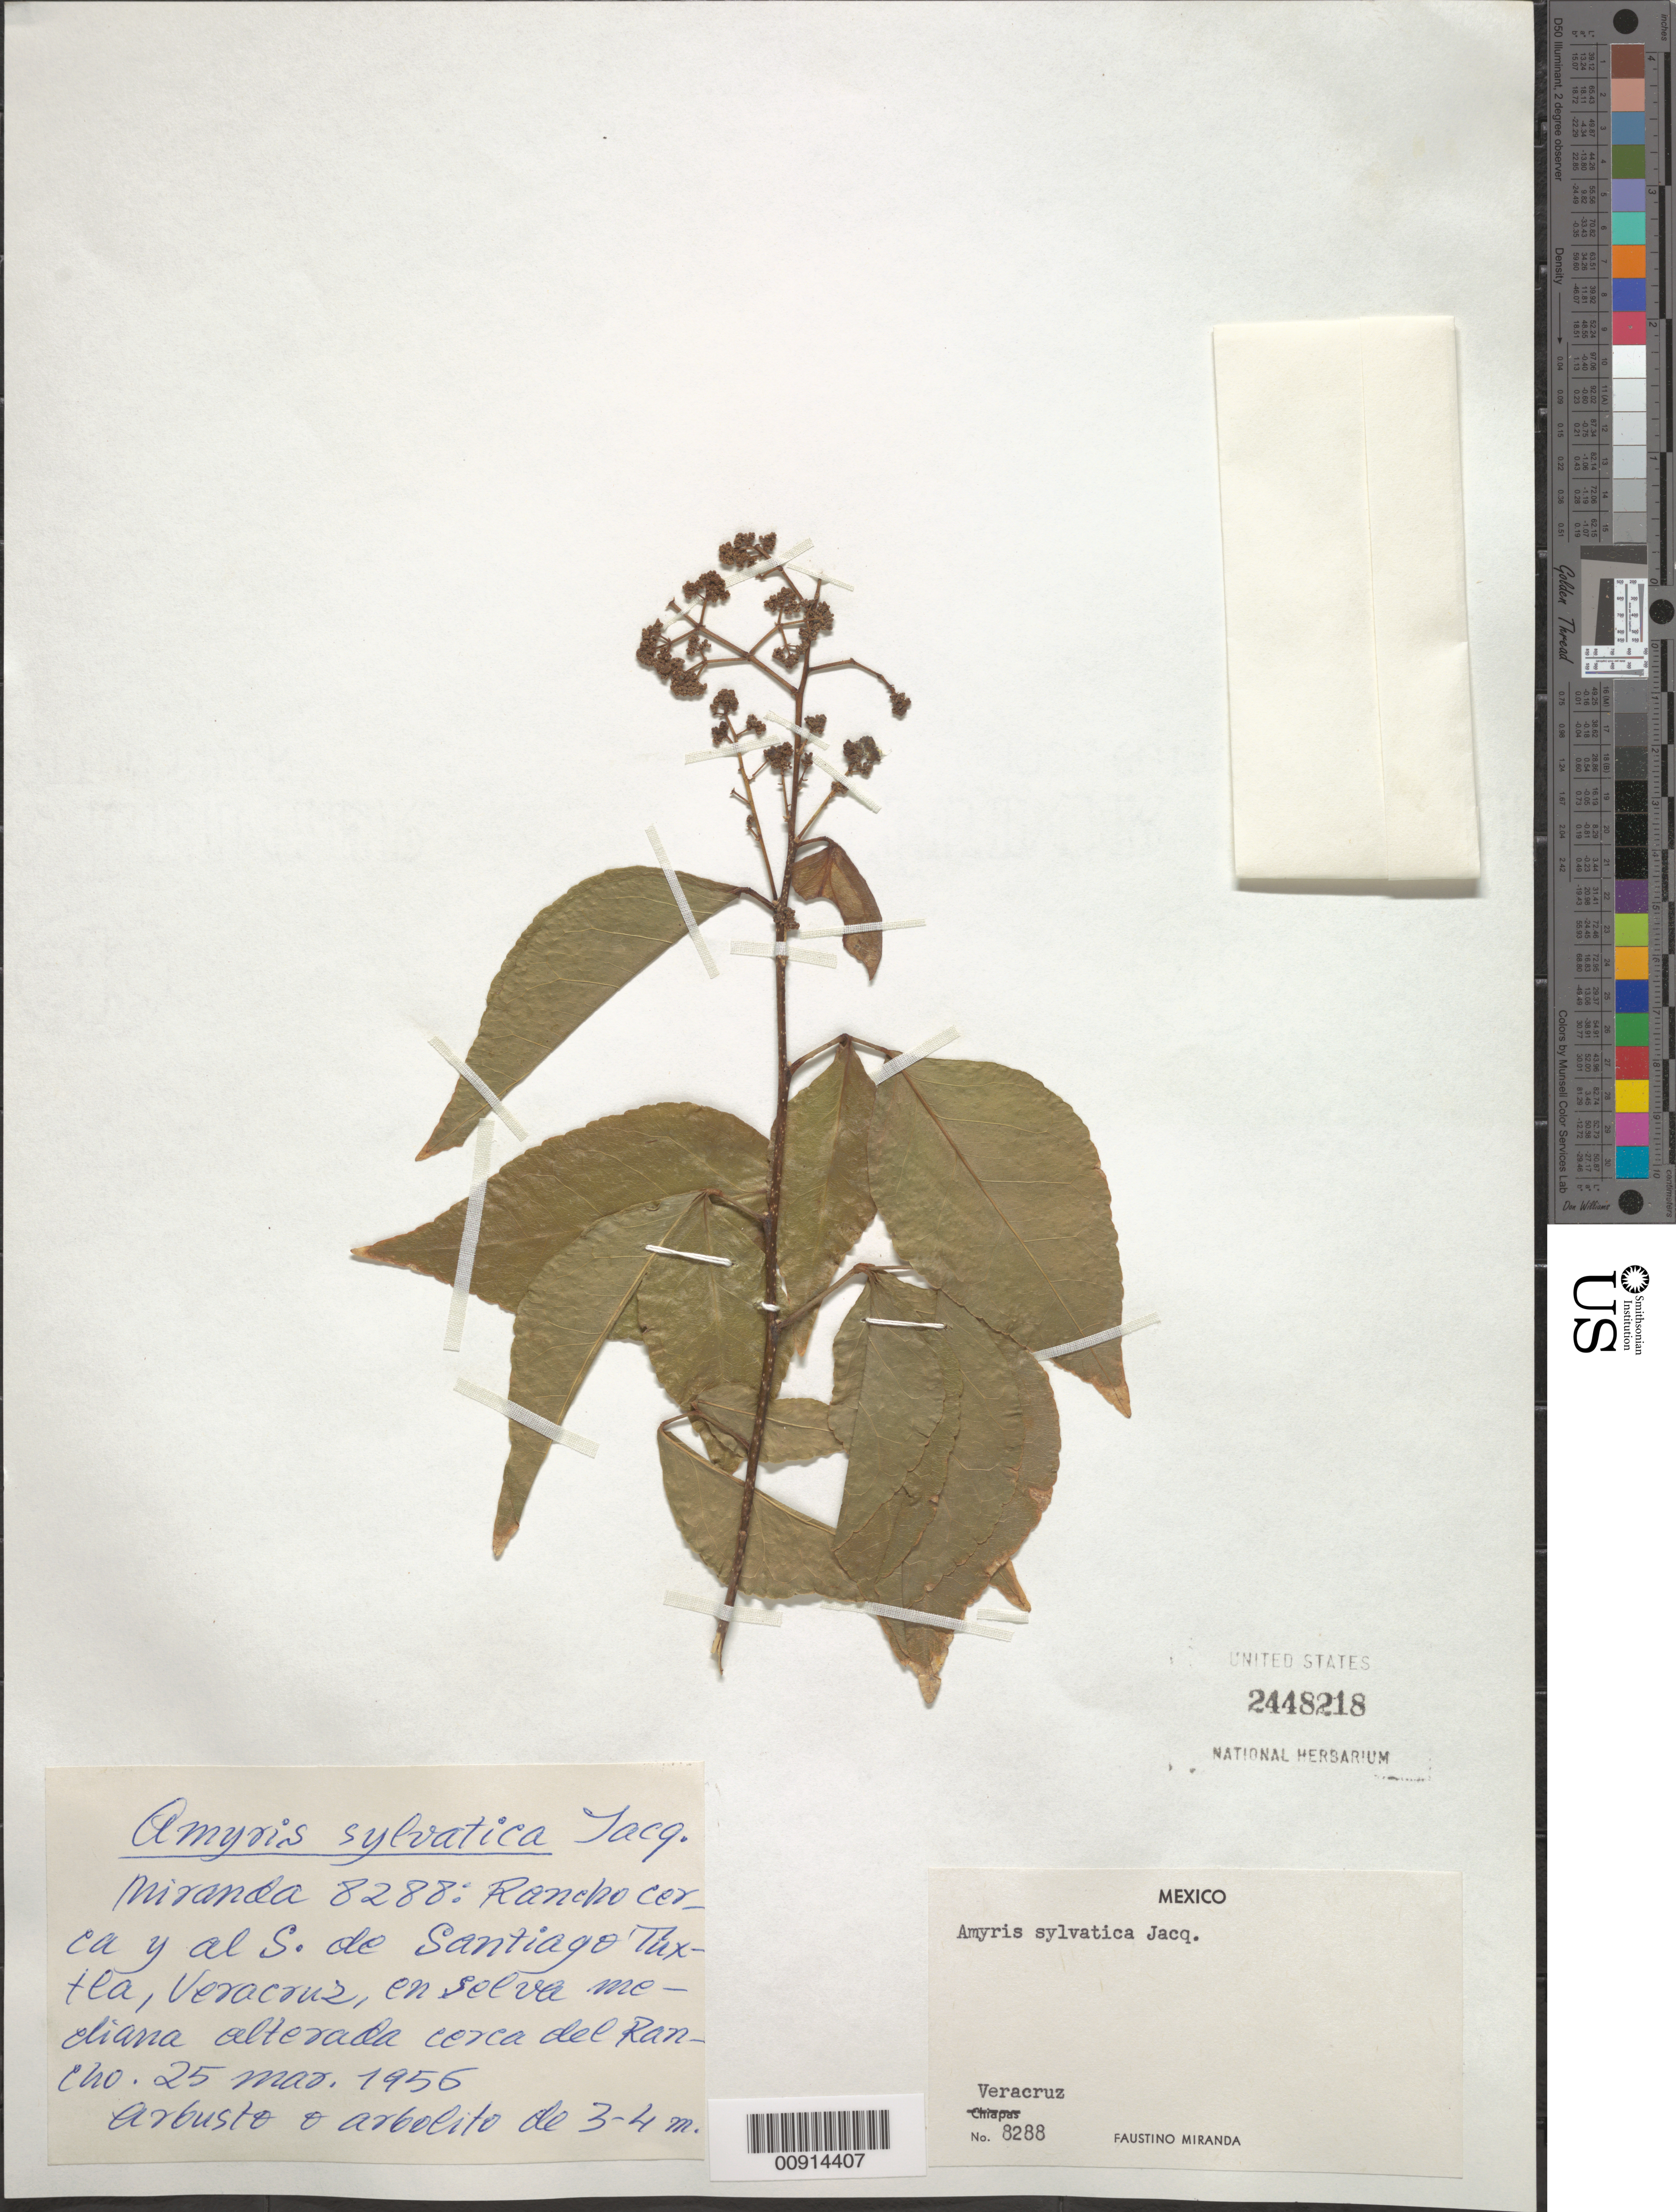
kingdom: Plantae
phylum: Tracheophyta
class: Magnoliopsida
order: Sapindales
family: Rutaceae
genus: Amyris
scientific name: Amyris sylvatica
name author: Jacq.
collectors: Miranda G., F.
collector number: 8288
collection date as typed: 25 Mar 1956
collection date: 1956-03-25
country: Mexico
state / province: Veracruz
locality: Rancho cerca y al S. de Santiago Tuxtla, Veracruz.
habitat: En selva mediana alterada cerca del Rancho.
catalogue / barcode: US 2448218